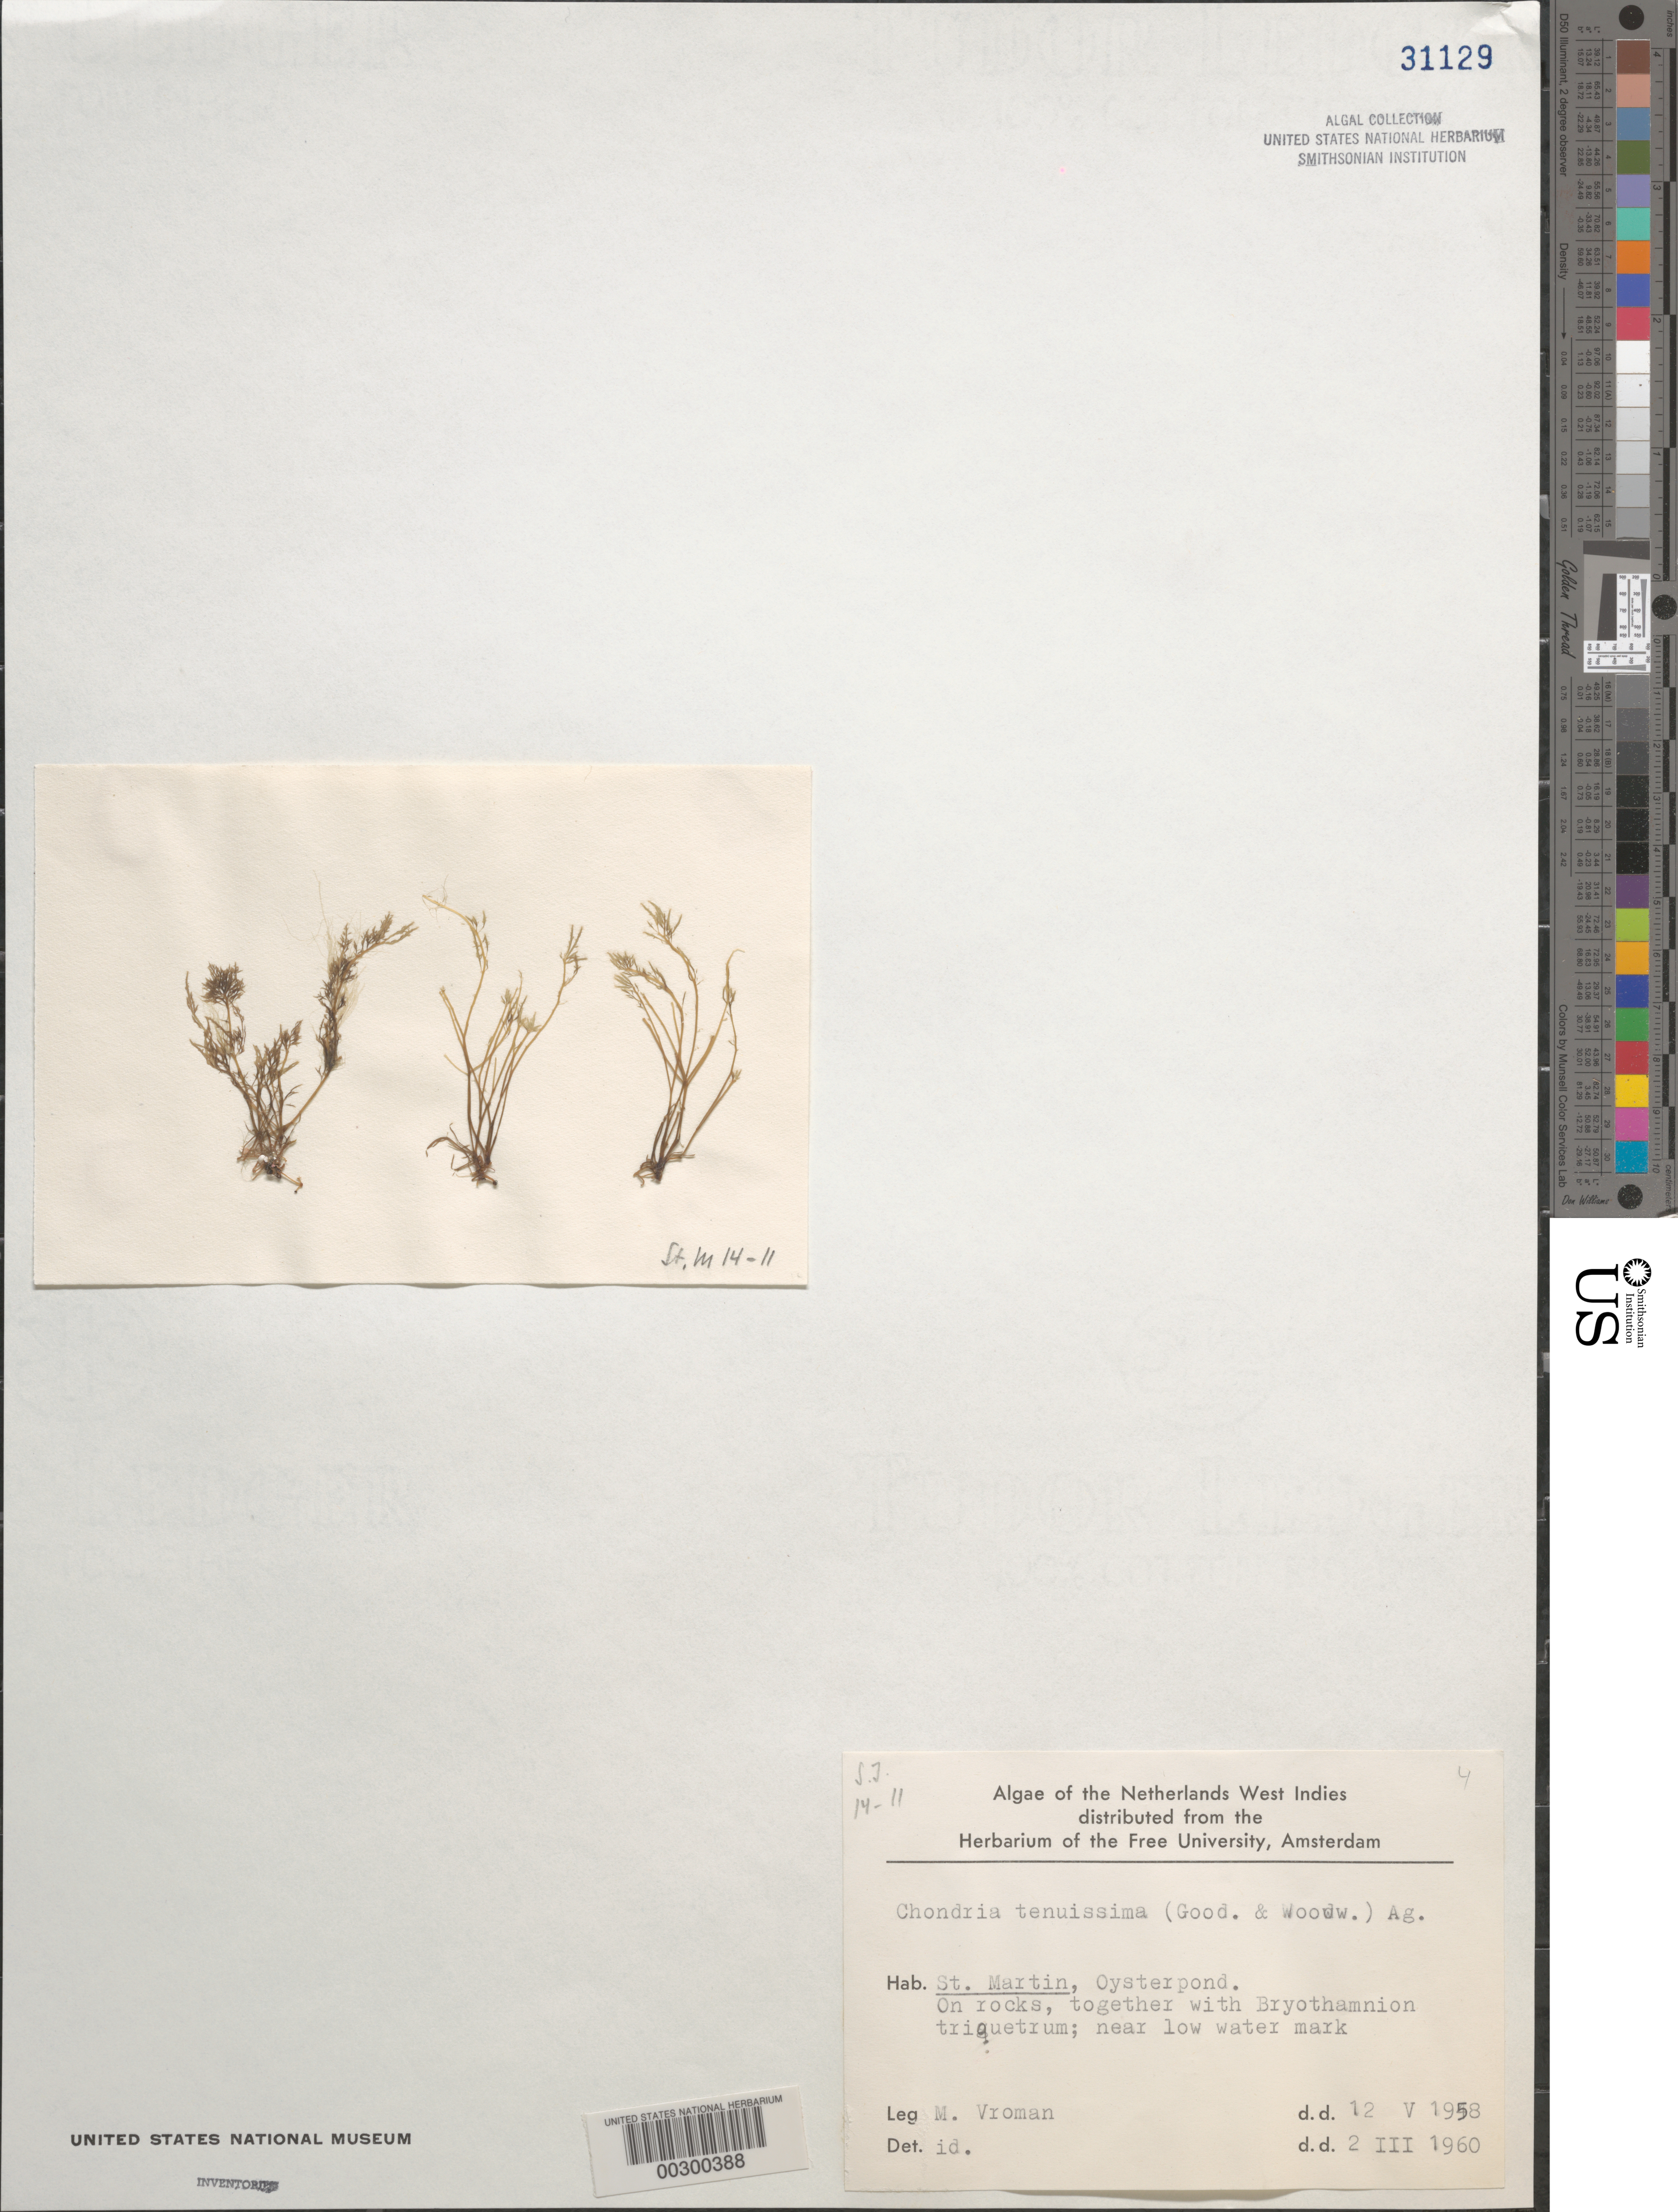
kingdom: Plantae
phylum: Rhodophyta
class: Florideophyceae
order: Ceramiales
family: Rhodomelaceae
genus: Chondria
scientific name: Chondria capillaris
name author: M.J. Wynne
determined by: Algae name updating Project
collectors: M. Vroman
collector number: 14-11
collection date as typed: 12 May 1958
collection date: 1958-05-12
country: Sint Maartin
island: Sint Maarten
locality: Oyster pond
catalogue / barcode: US 31129